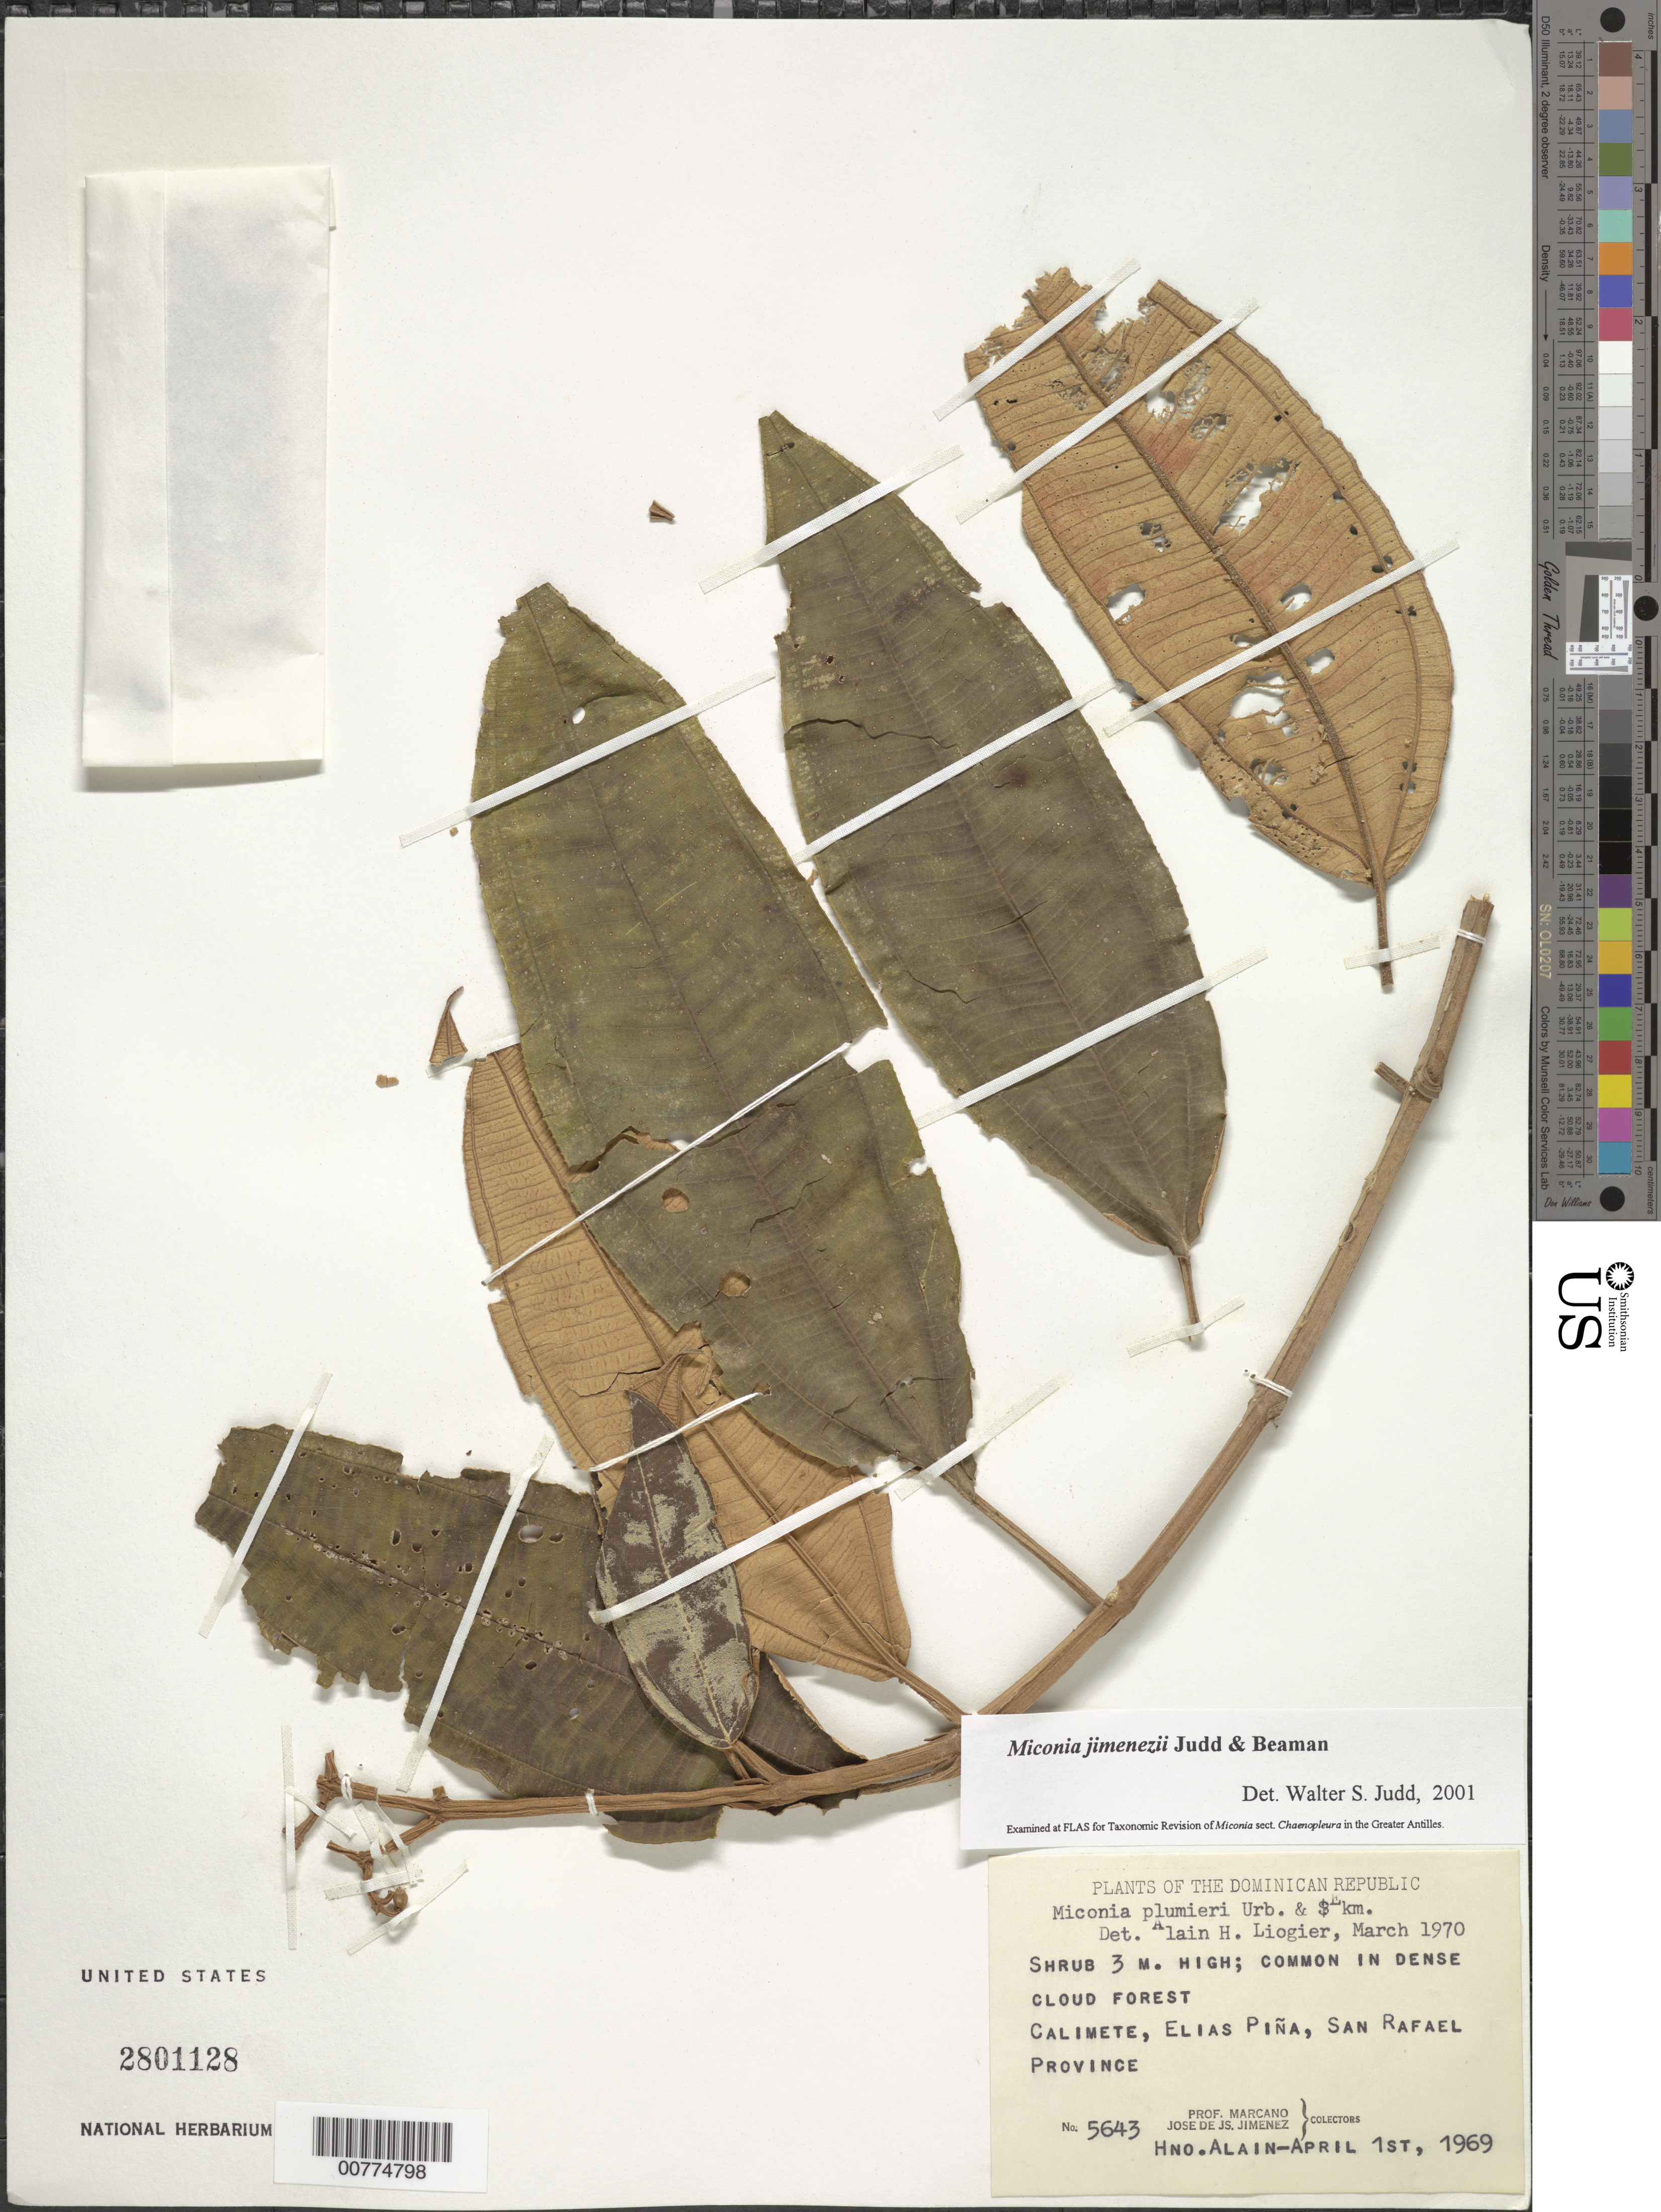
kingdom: Plantae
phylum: Tracheophyta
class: Magnoliopsida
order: Myrtales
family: Melastomataceae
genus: Miconia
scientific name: Miconia jimenezii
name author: Judd & R.S. Beaman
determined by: Judd, Walter S.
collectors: A. H. Liogier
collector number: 5643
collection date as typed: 01 Apr 1969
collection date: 1969-04-01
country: Dominican Republic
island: Hispaniola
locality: Province of San Rafael, Elías Piña, Calimete.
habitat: Dense cloud forest.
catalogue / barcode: US 2801128